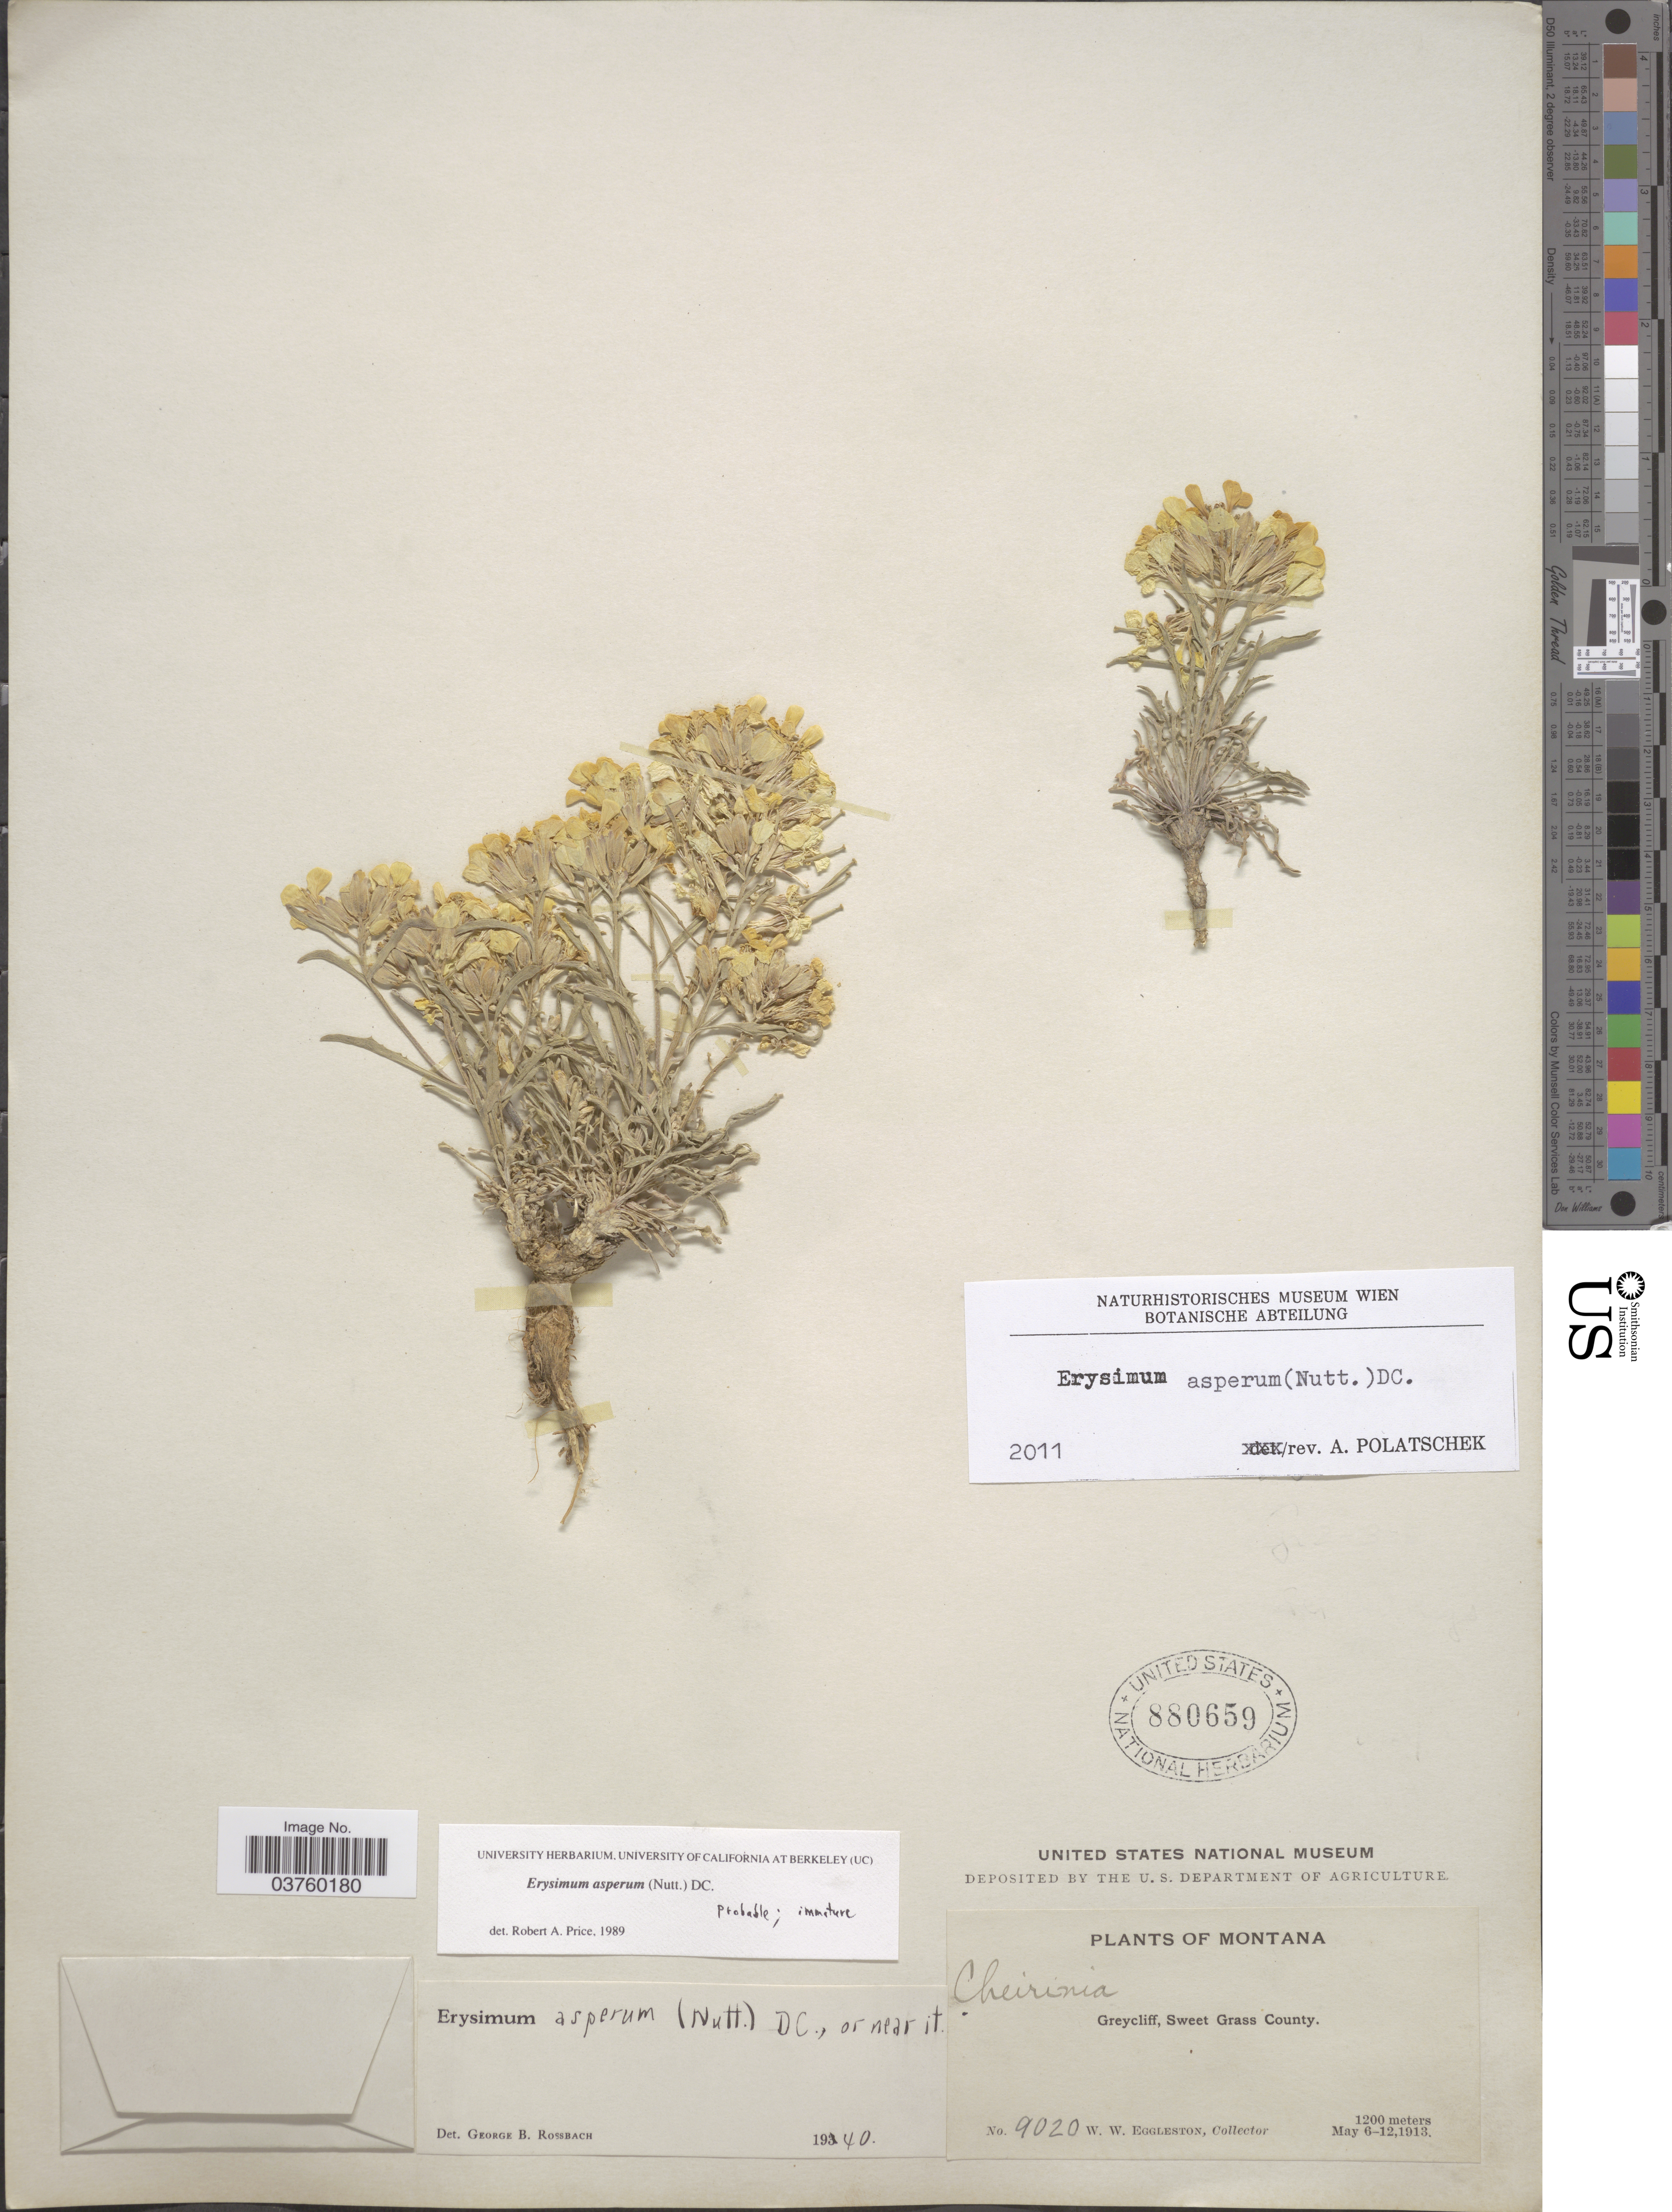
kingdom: Plantae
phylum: Tracheophyta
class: Magnoliopsida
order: Brassicales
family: Brassicaceae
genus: Erysimum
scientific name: Erysimum asperum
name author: (Nutt.) DC.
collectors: W. W. Eggleston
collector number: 9020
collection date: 1913-05-06/1913-05-12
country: United States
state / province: Montana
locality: Greycliff, Sweet Grass County.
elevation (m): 1200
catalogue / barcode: US 880659